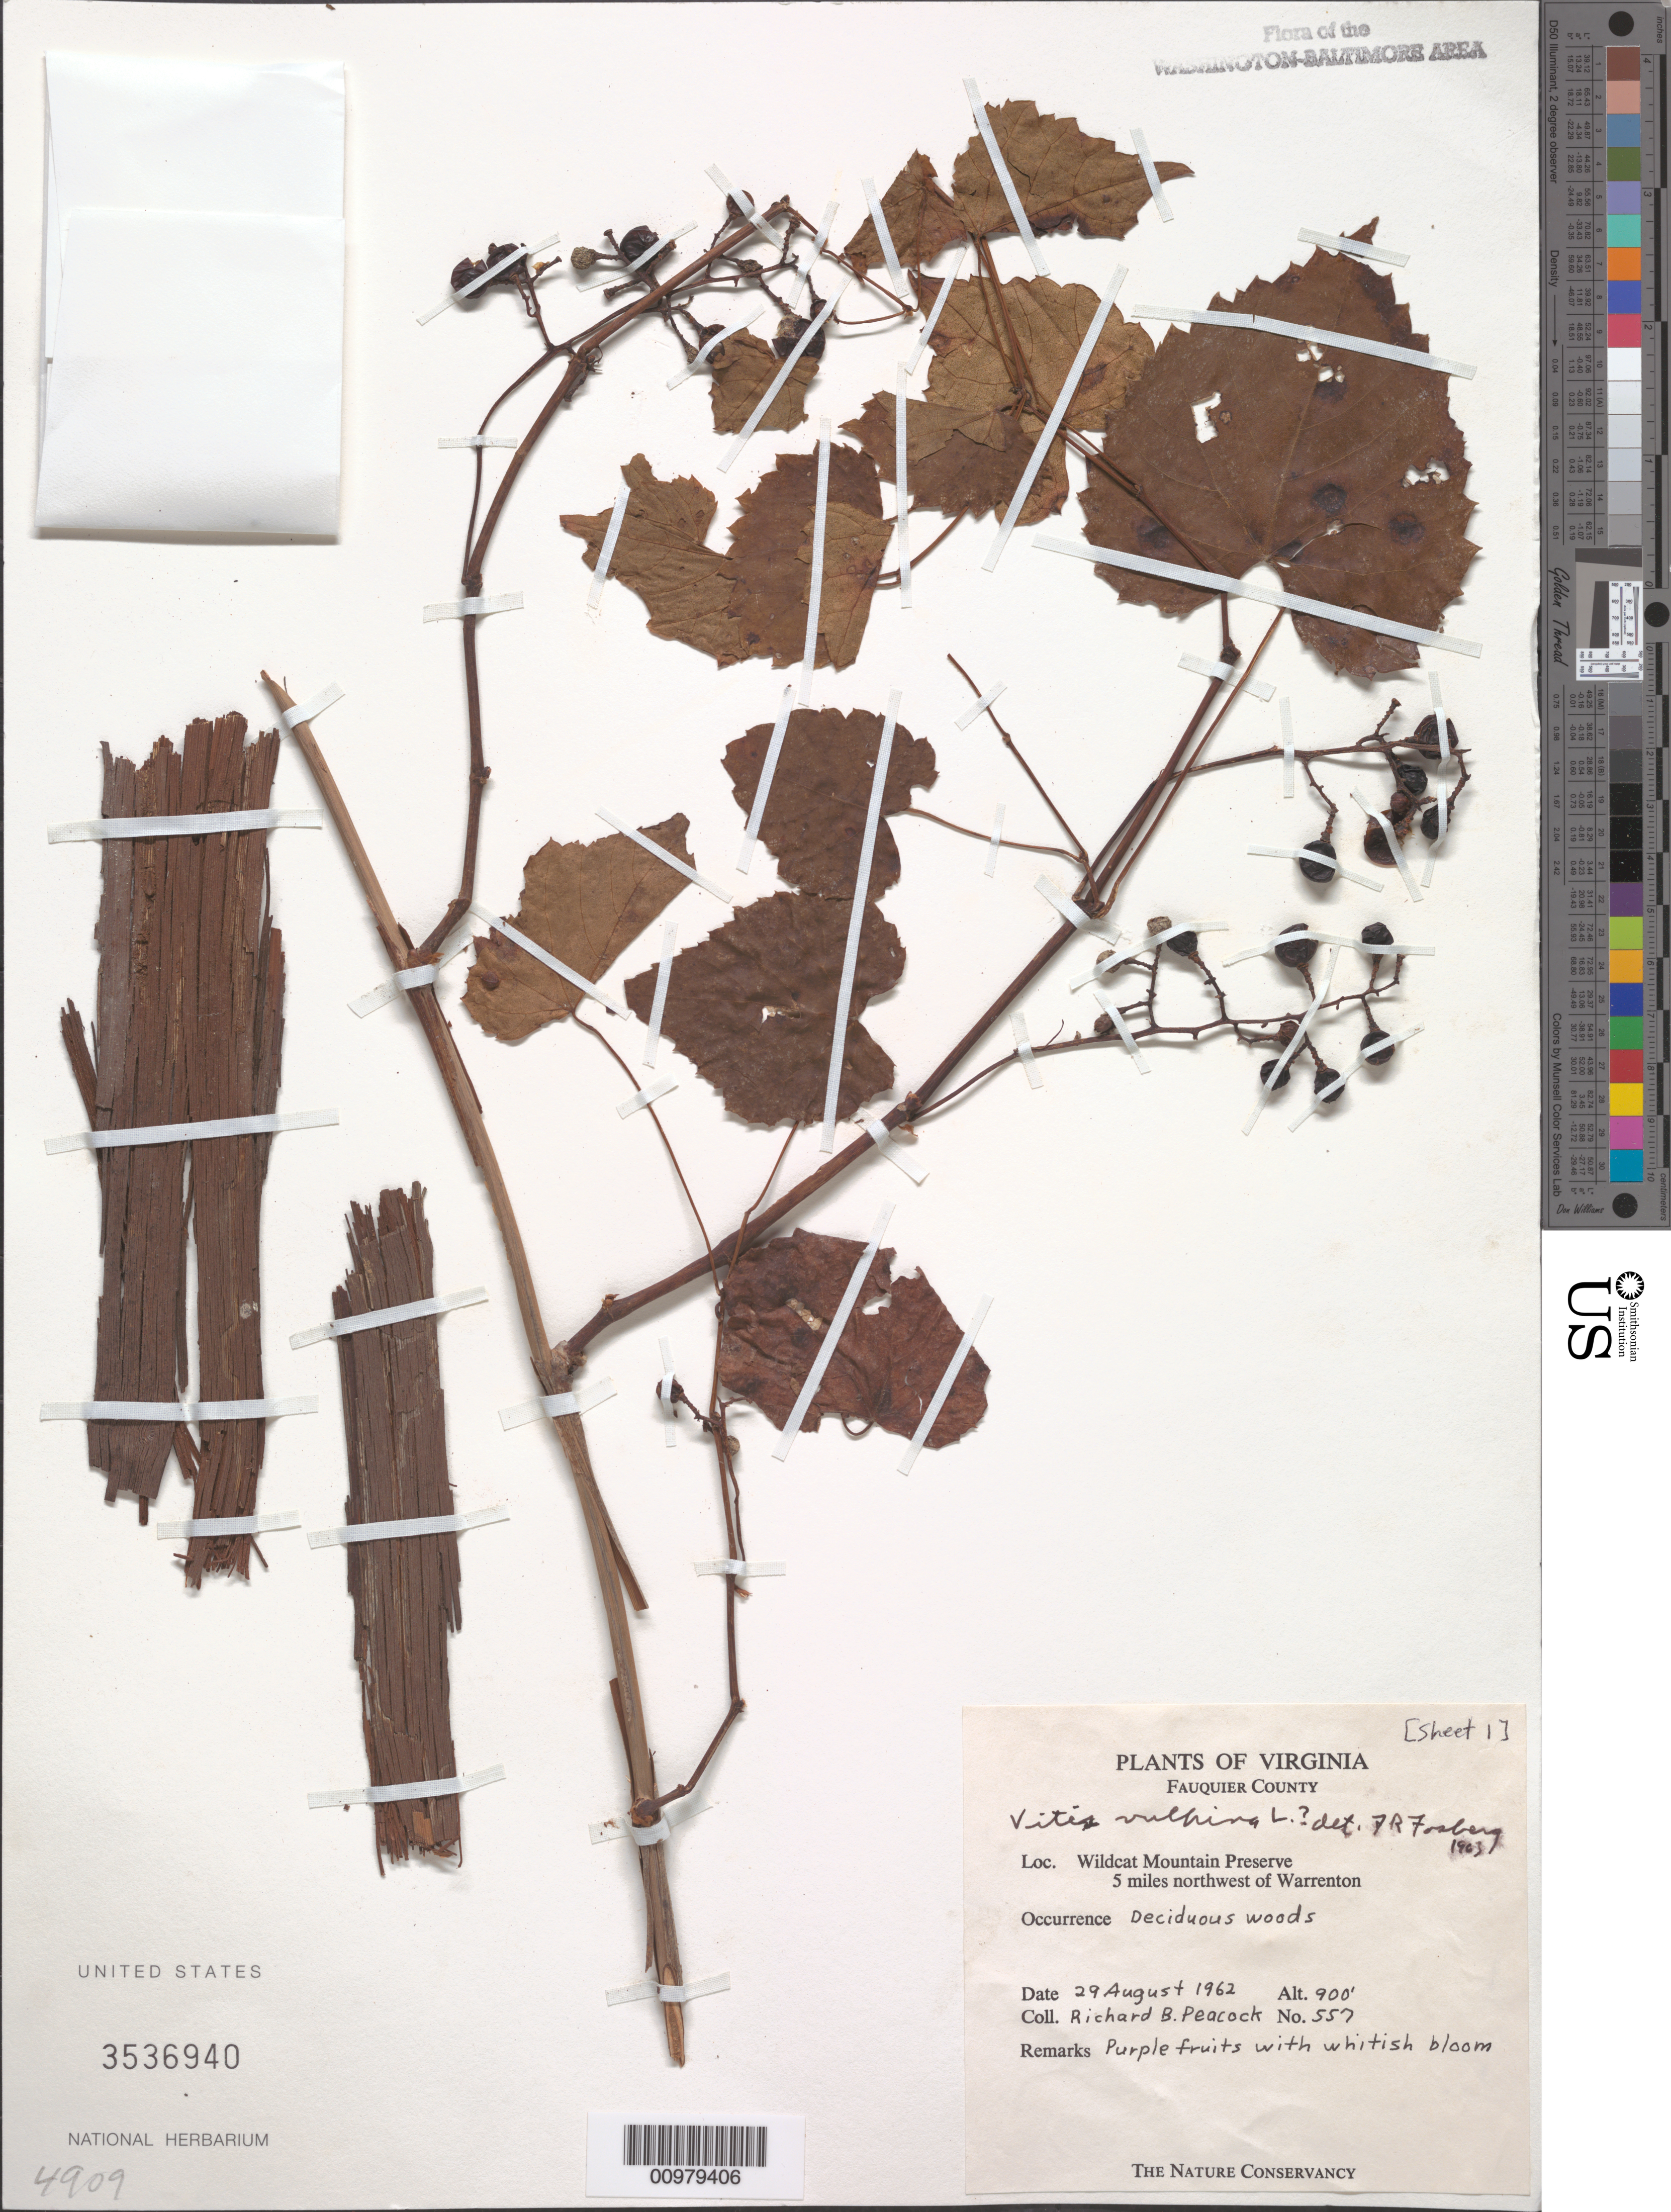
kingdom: Plantae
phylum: Tracheophyta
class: Magnoliopsida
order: Vitales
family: Vitaceae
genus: Vitis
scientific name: Vitis vulpina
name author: L.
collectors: R. Peacock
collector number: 557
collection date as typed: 29 Aug 1962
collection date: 1962-08-29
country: United States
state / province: Virginia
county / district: Fauquier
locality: Wildcat Mountain Preserve, 5 Mi NW of Warrenton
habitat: deciduous woods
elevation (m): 274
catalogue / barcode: US 3536940